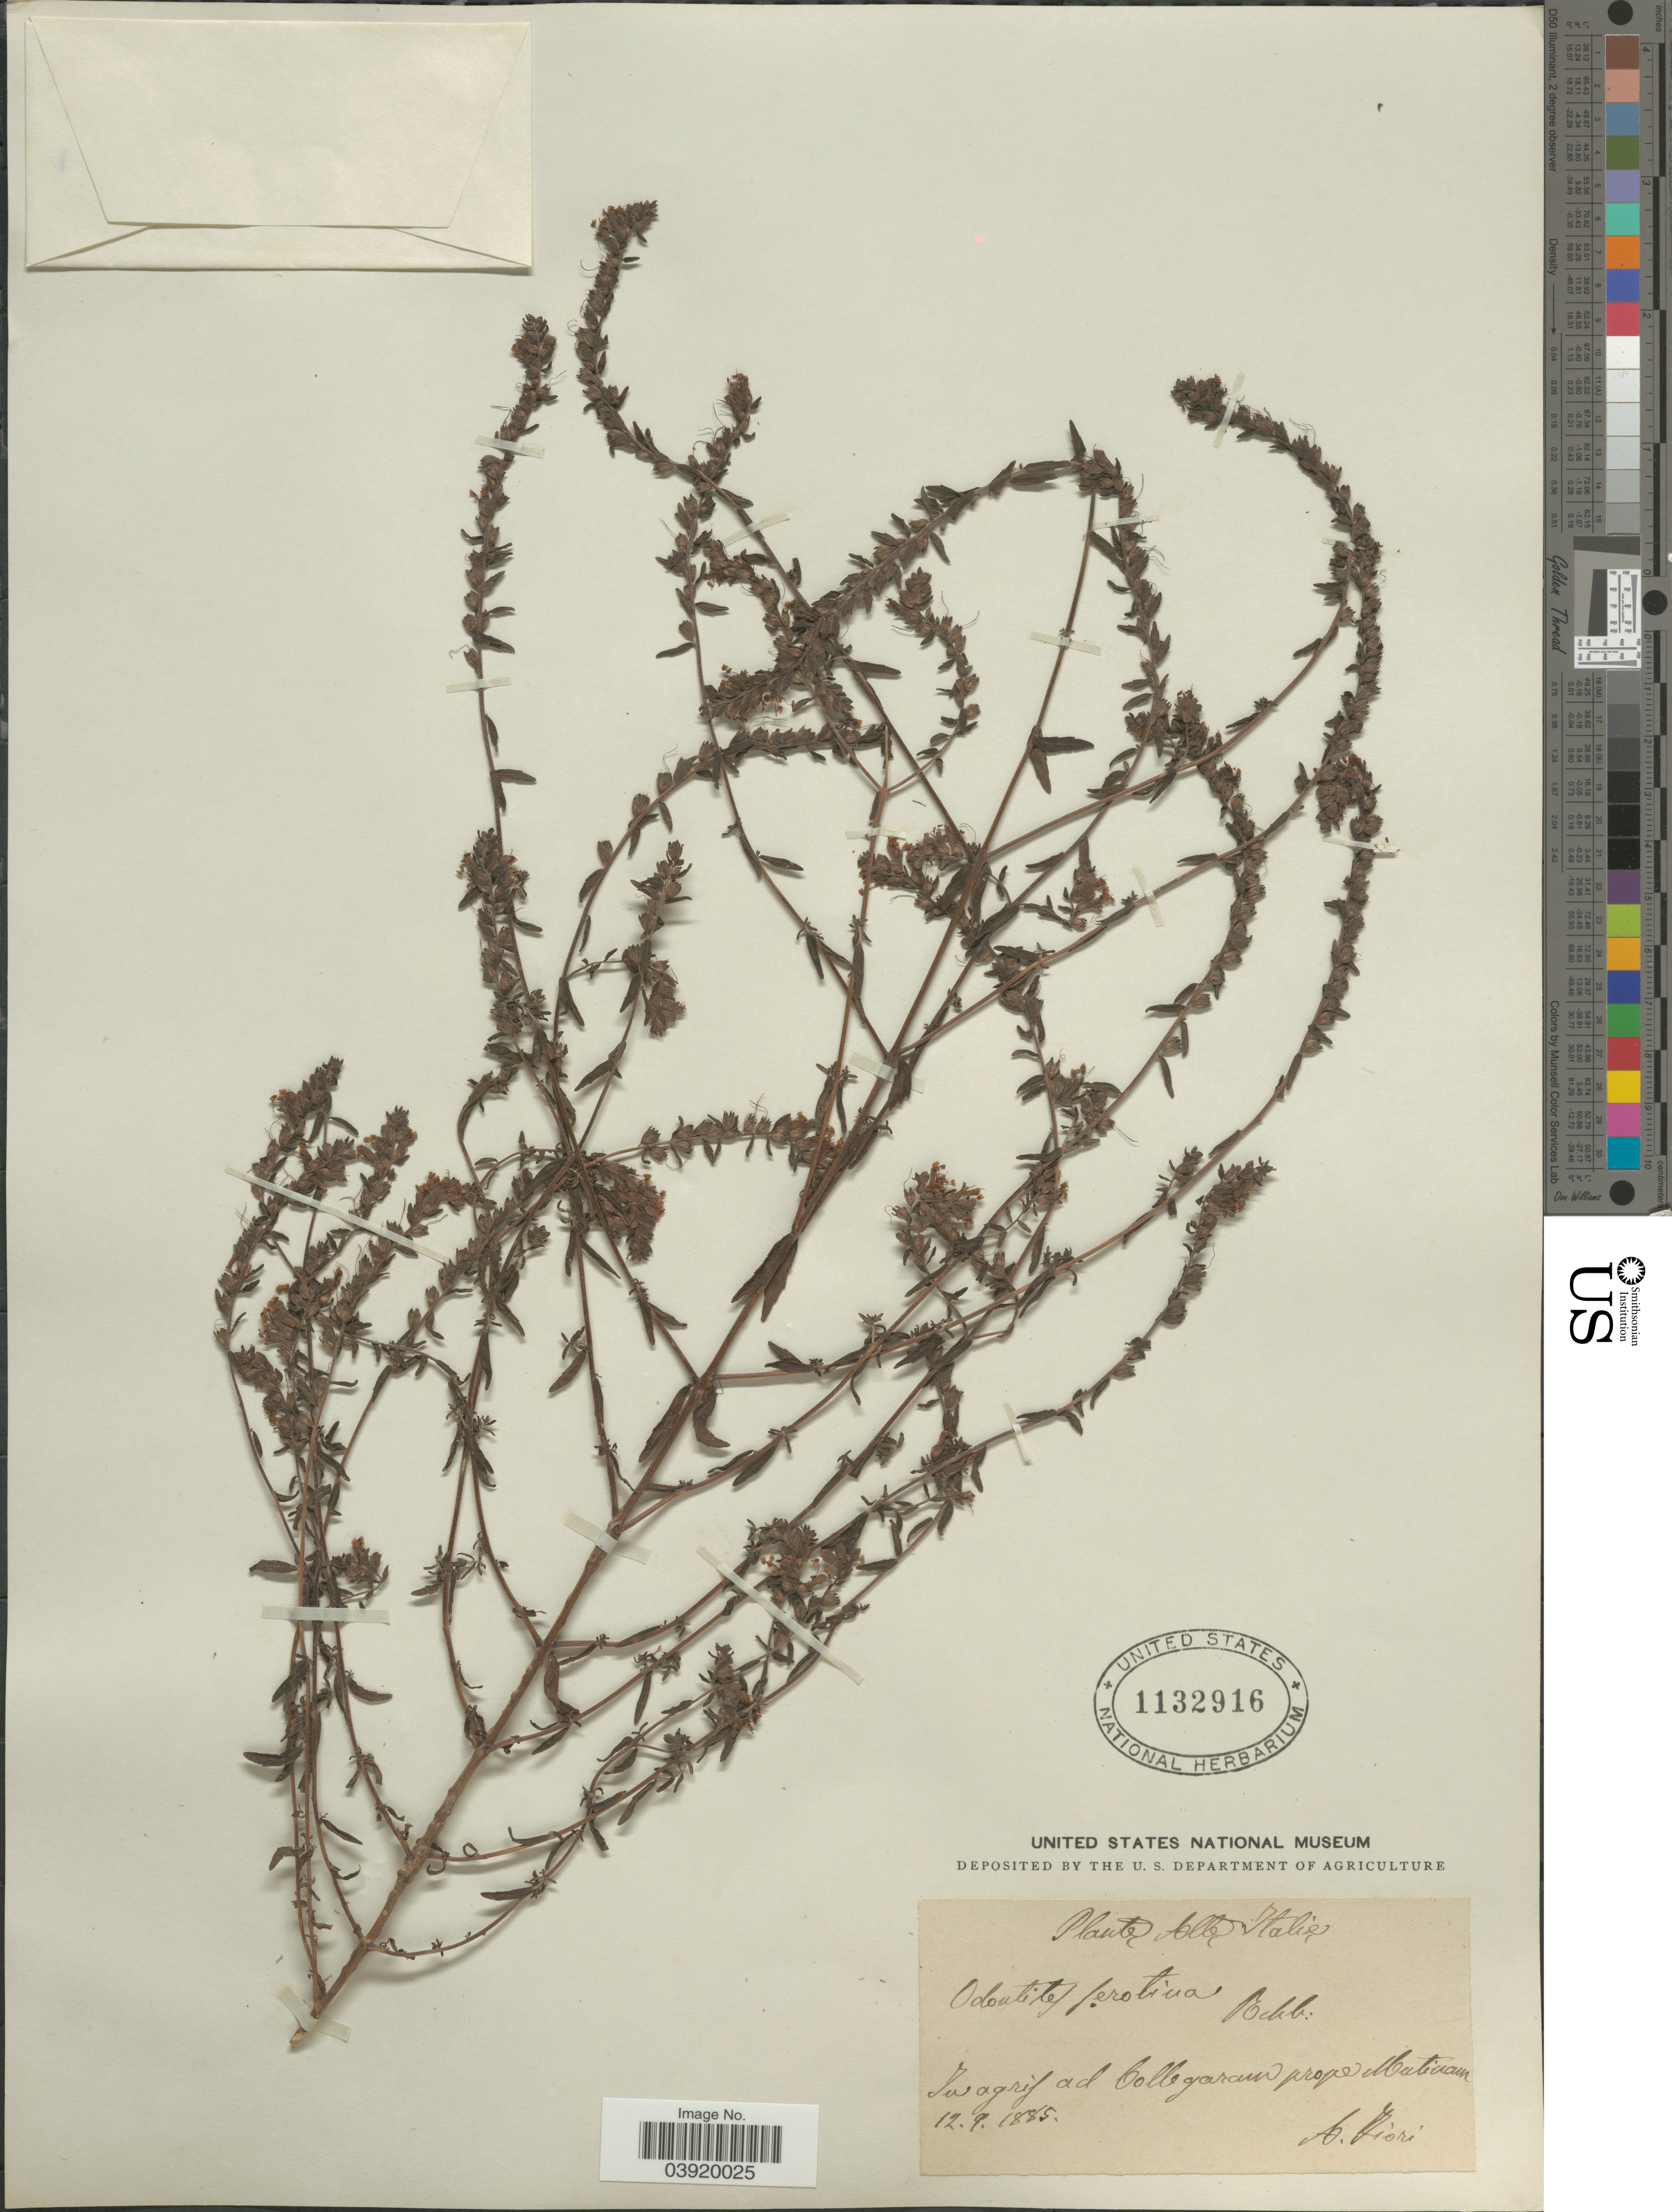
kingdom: Plantae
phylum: Tracheophyta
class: Magnoliopsida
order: Lamiales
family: Orobanchaceae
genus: Odontites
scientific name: Odontites vulgaris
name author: Moench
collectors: A. Fiori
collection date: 1885-09-12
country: Italy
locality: In agris ad Collegaram prope Matinam.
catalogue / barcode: US 1132916